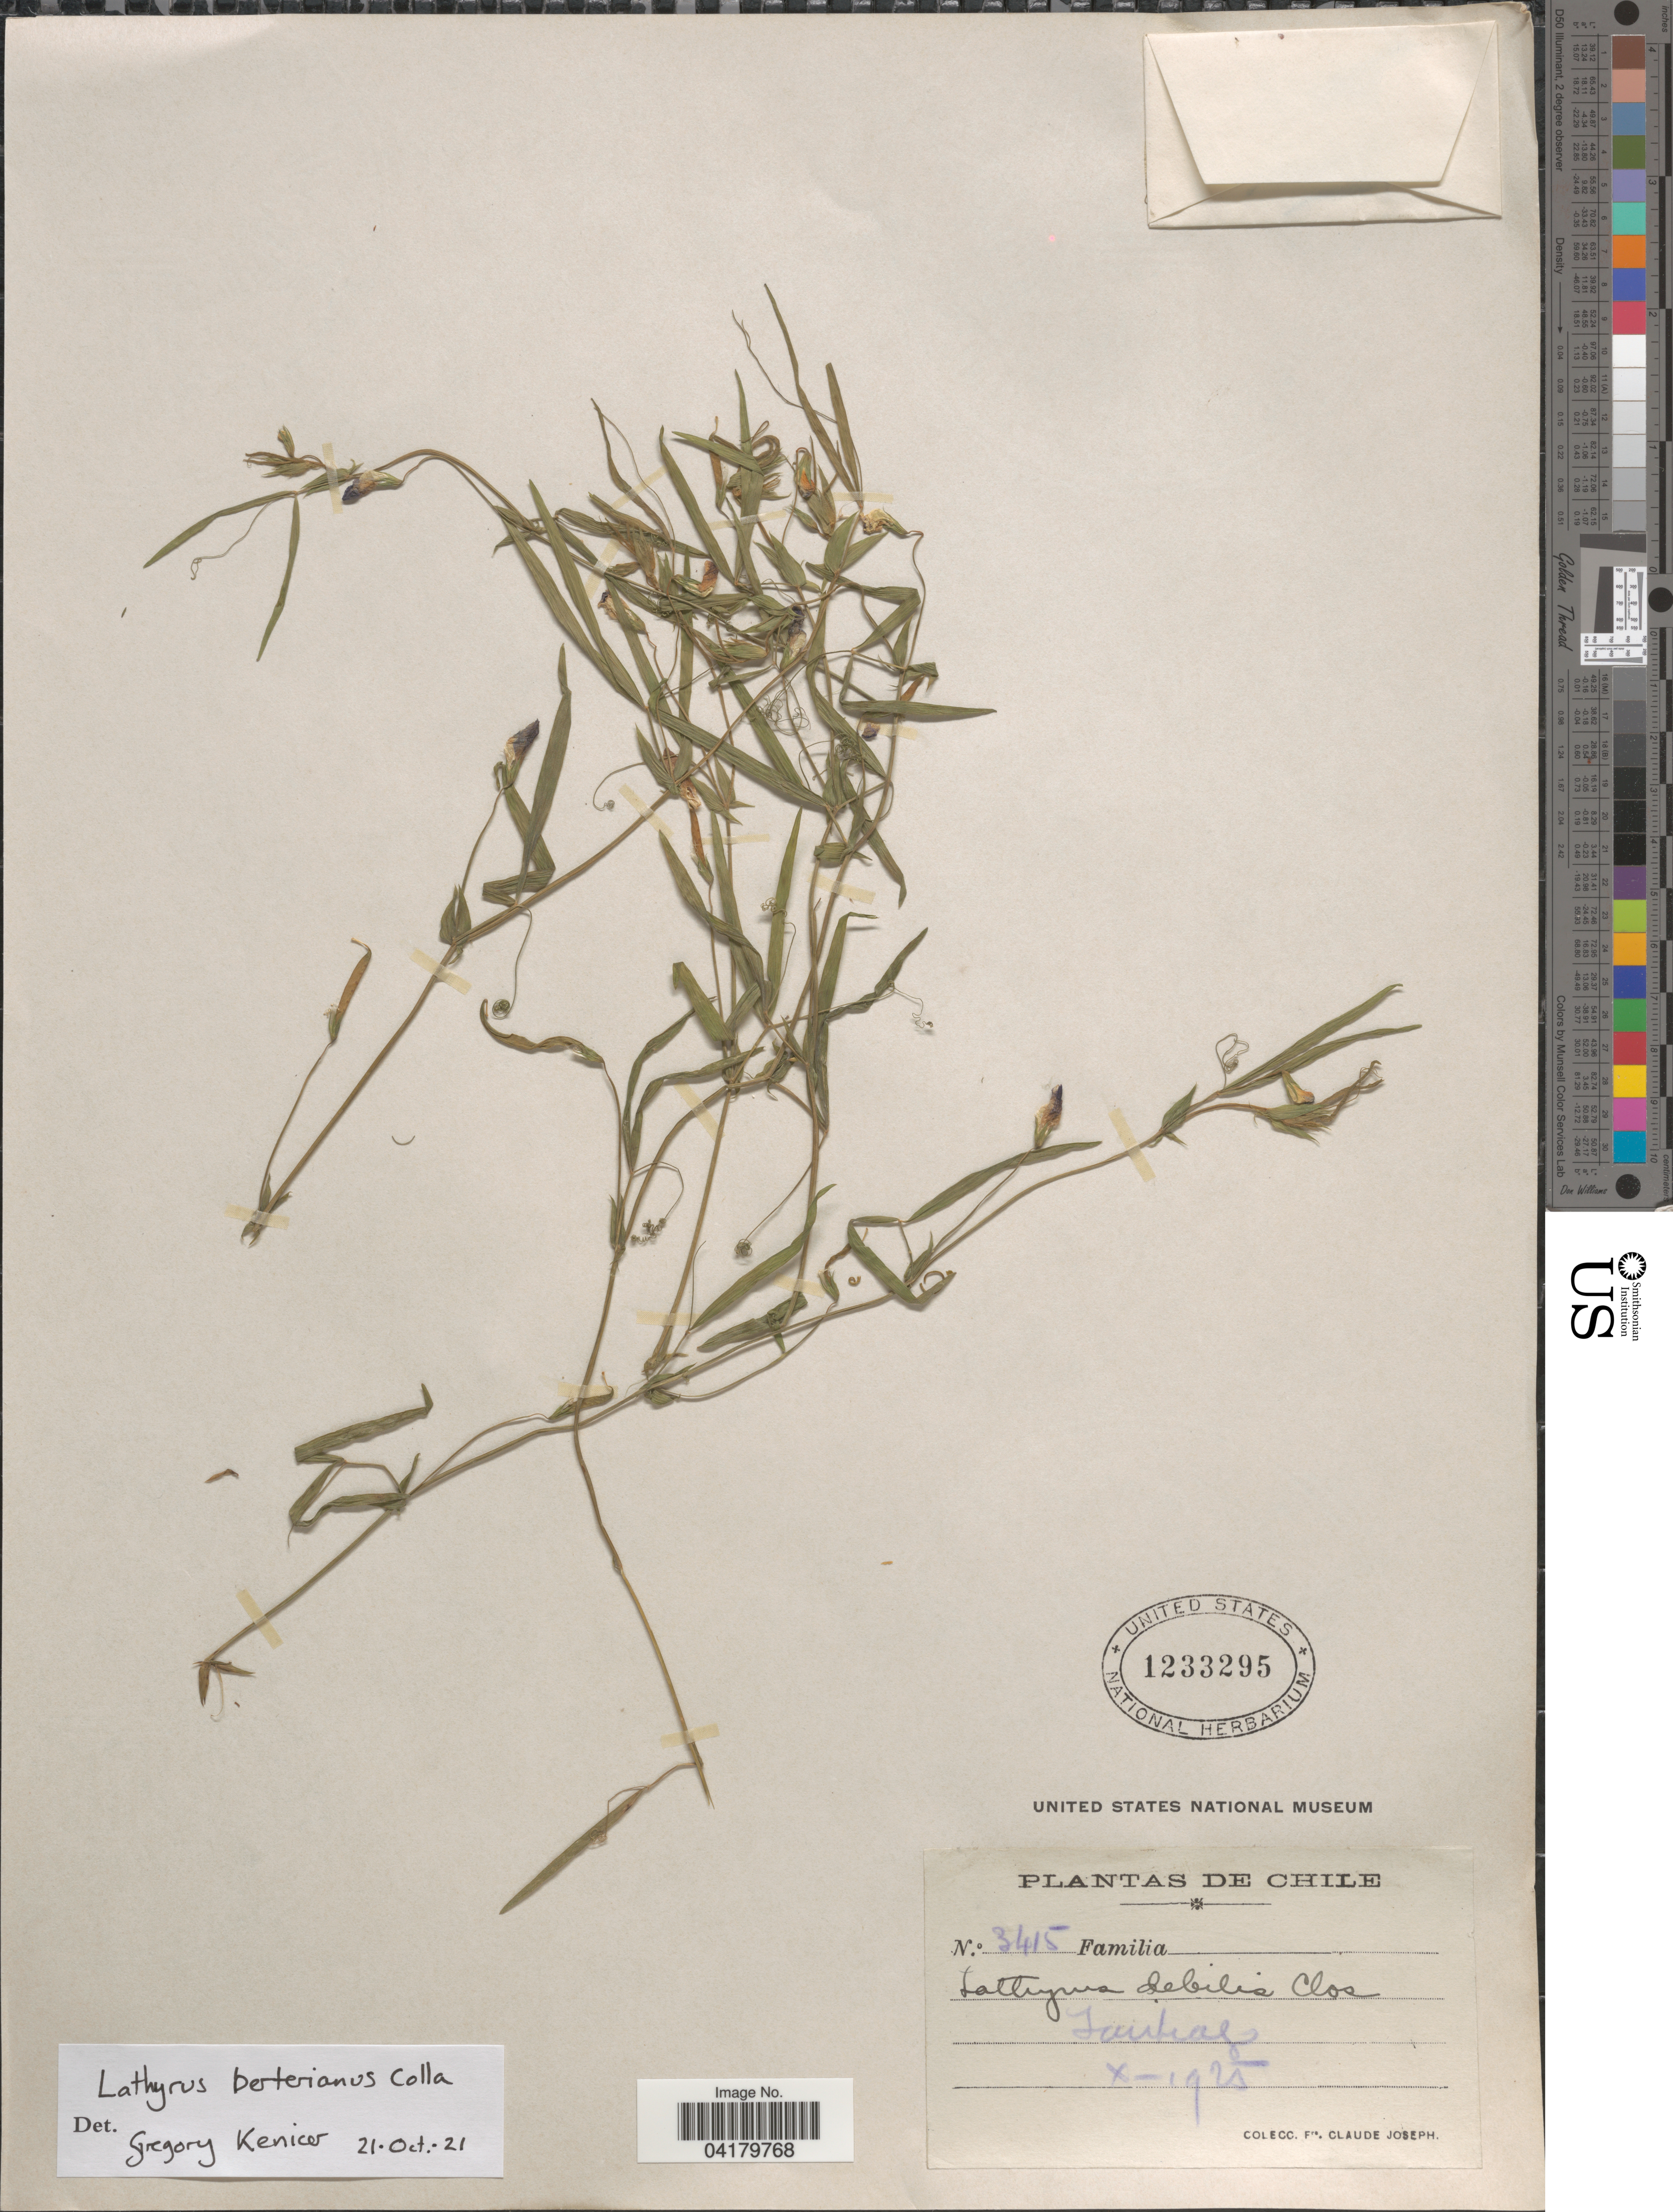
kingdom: Plantae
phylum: Tracheophyta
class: Magnoliopsida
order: Fabales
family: Fabaceae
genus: Lathyrus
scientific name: Lathyrus berterianus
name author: Colla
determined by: Kenicer, Gregory J.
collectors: Frere Claude Joseph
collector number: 3415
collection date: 1925-10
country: Chile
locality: Santiago.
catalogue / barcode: US 1233295